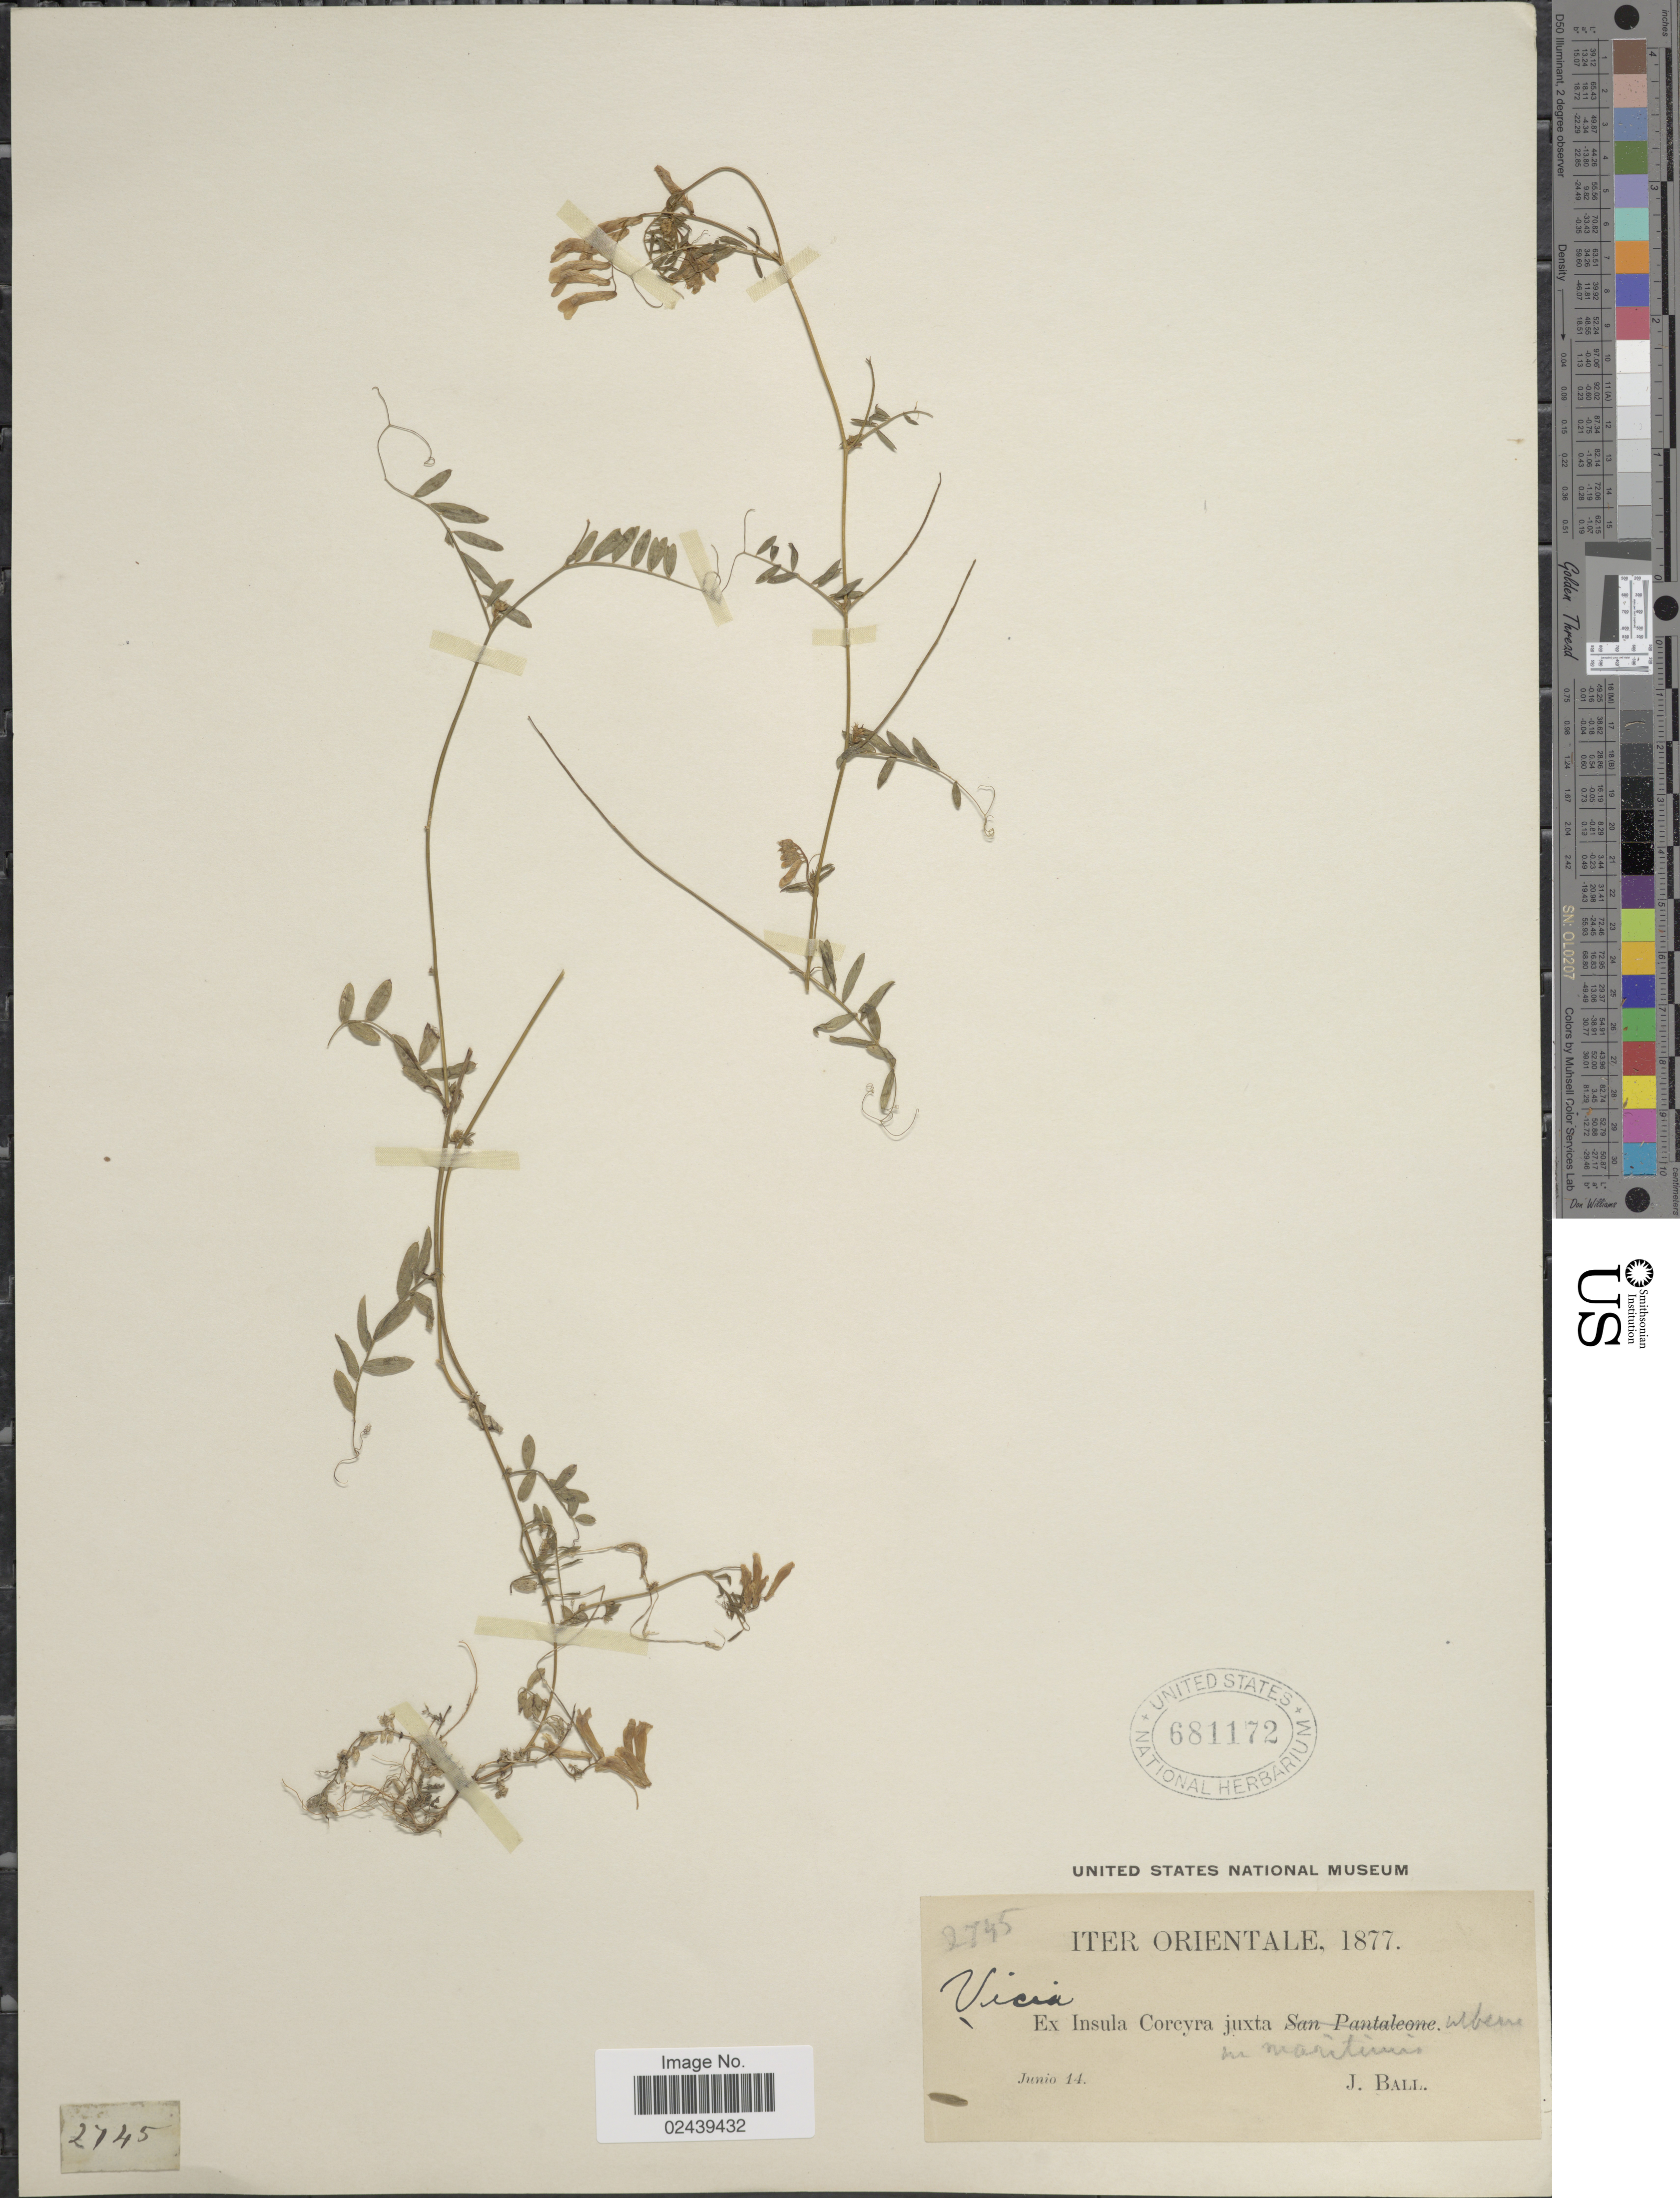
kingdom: Plantae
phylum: Tracheophyta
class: Magnoliopsida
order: Fabales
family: Fabaceae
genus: Vicia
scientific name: Vicia sp.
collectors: J. Ball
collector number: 2745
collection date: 1877-06-14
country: Greece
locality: Iter Orientale, Ex Insula Corcyra juxta urbem in maritmis.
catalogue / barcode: US 681172